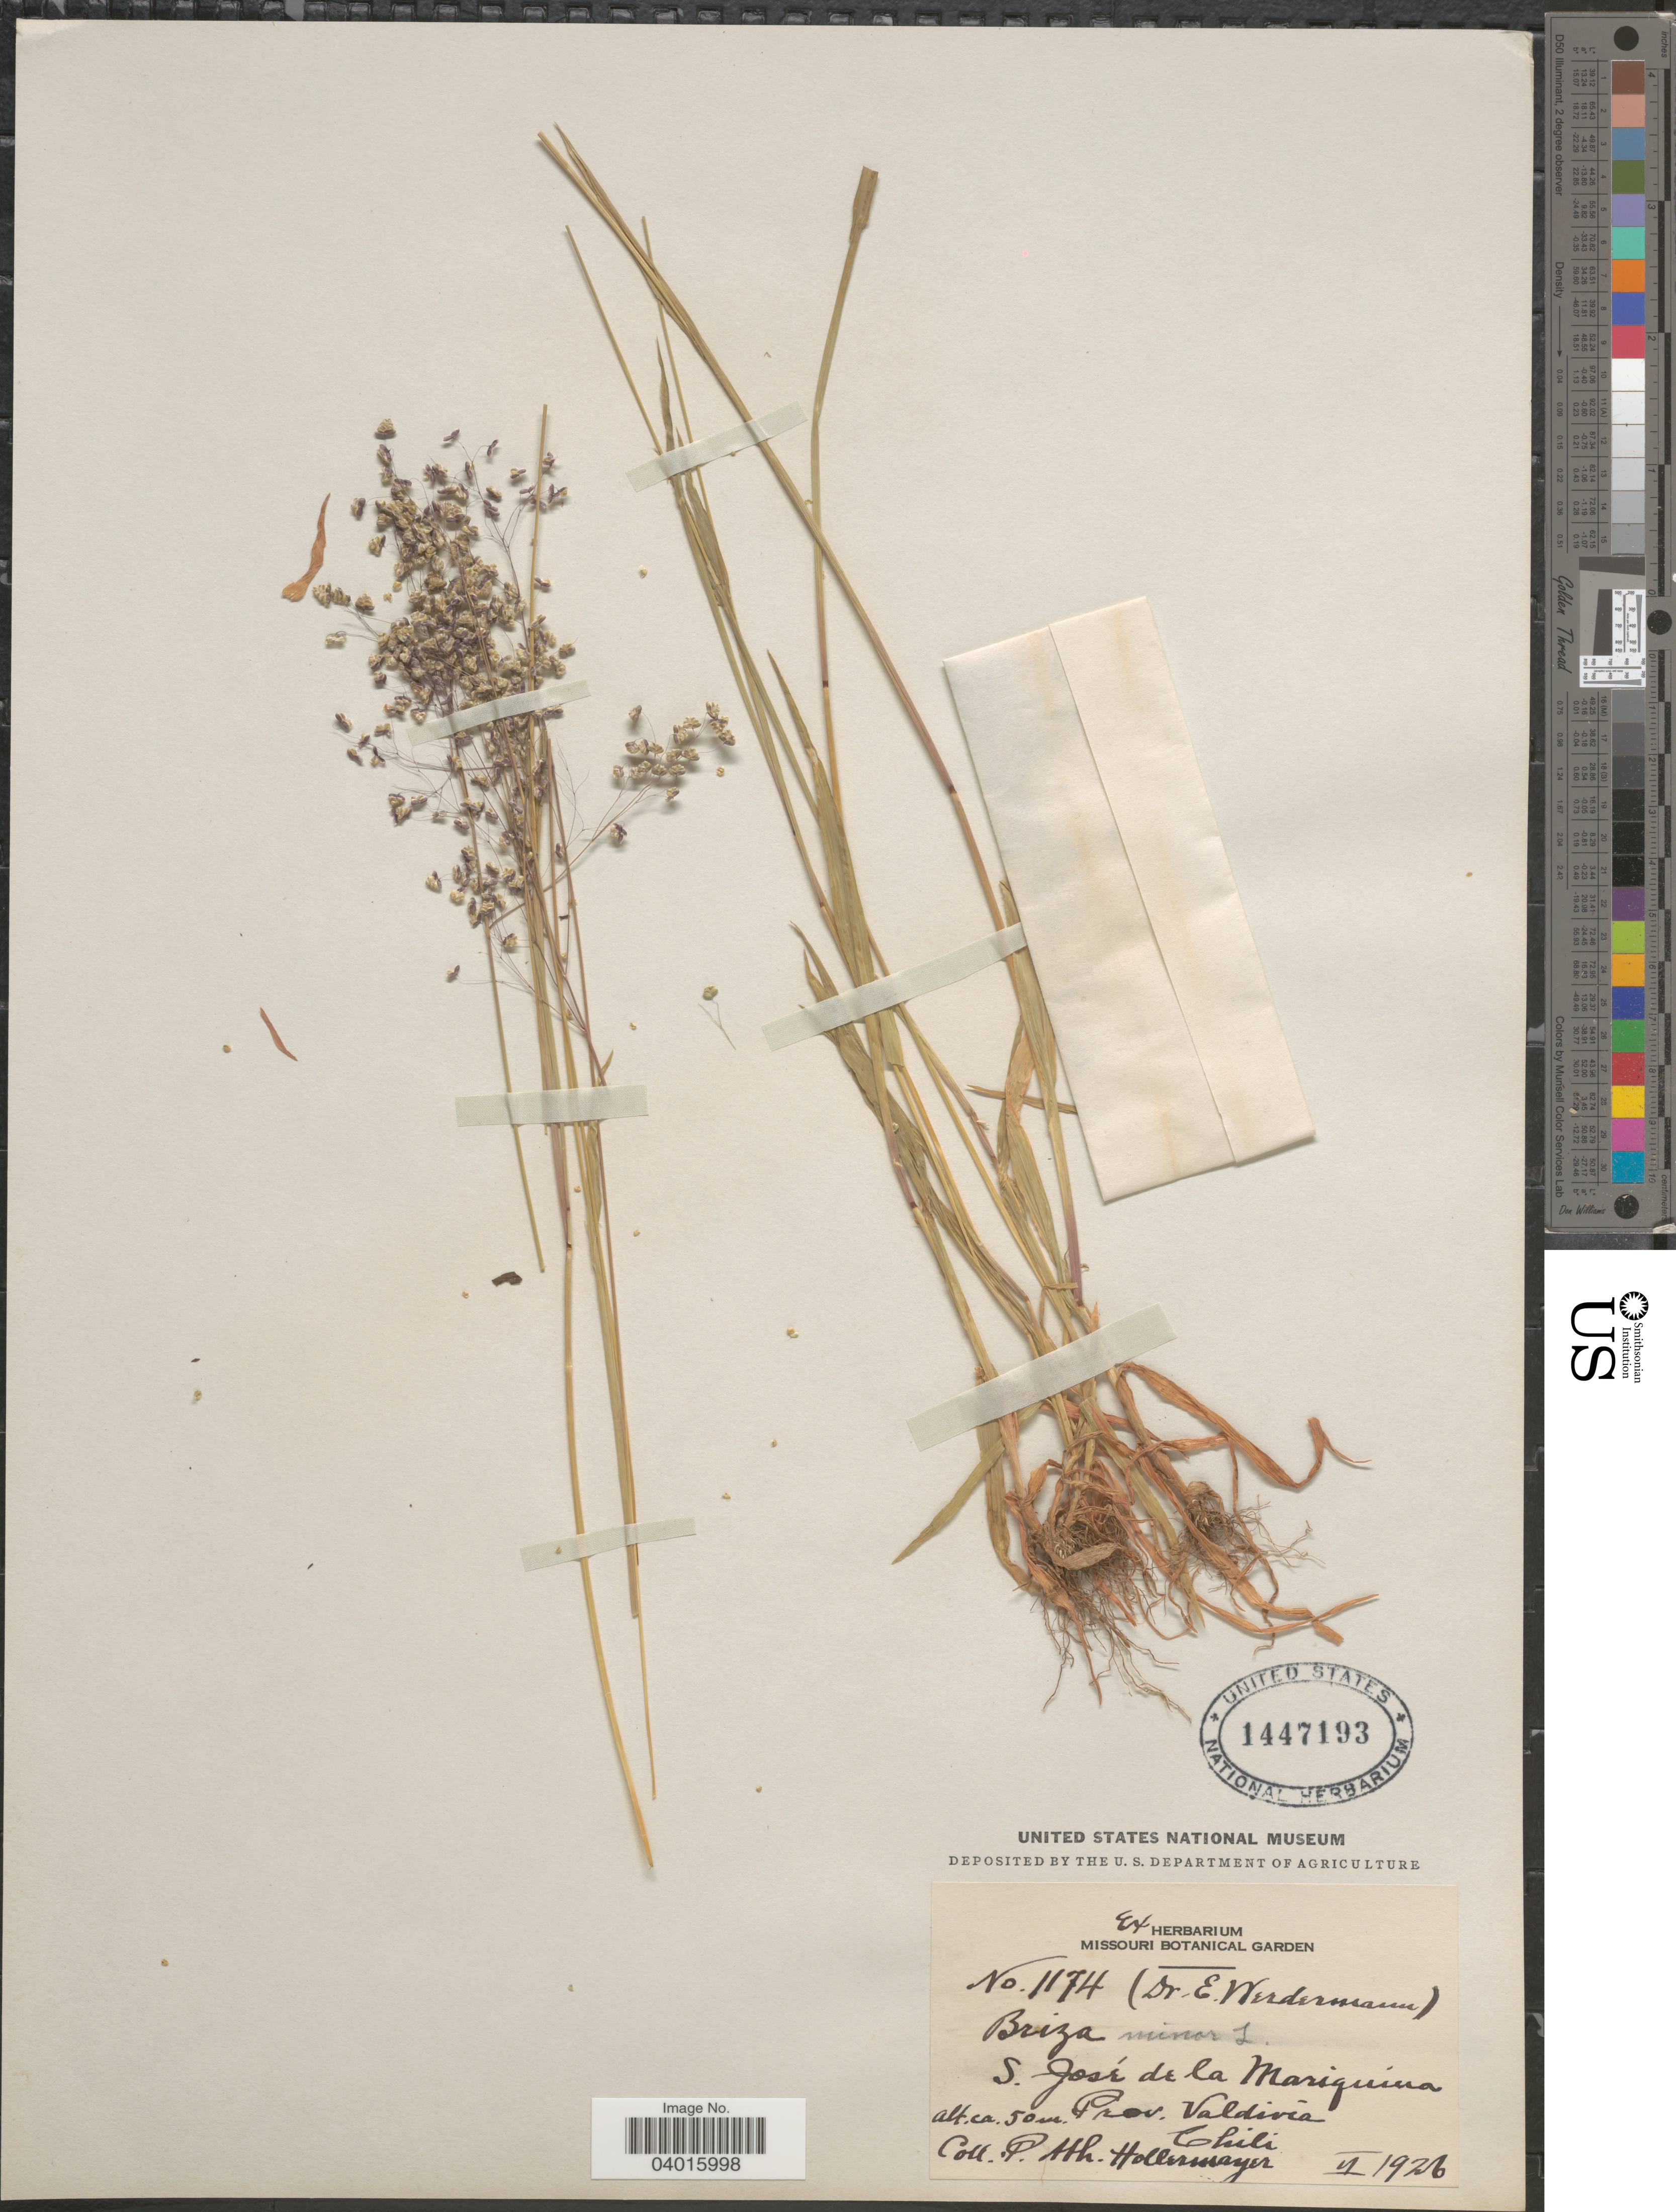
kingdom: Plantae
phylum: Tracheophyta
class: Liliopsida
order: Poales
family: Poaceae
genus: Briza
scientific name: Briza minor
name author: L.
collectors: P. Hollermayer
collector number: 1174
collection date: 1926-06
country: Chile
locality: S. José de la Mariquina. Prov. Valdivia.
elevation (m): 50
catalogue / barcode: US 1447193